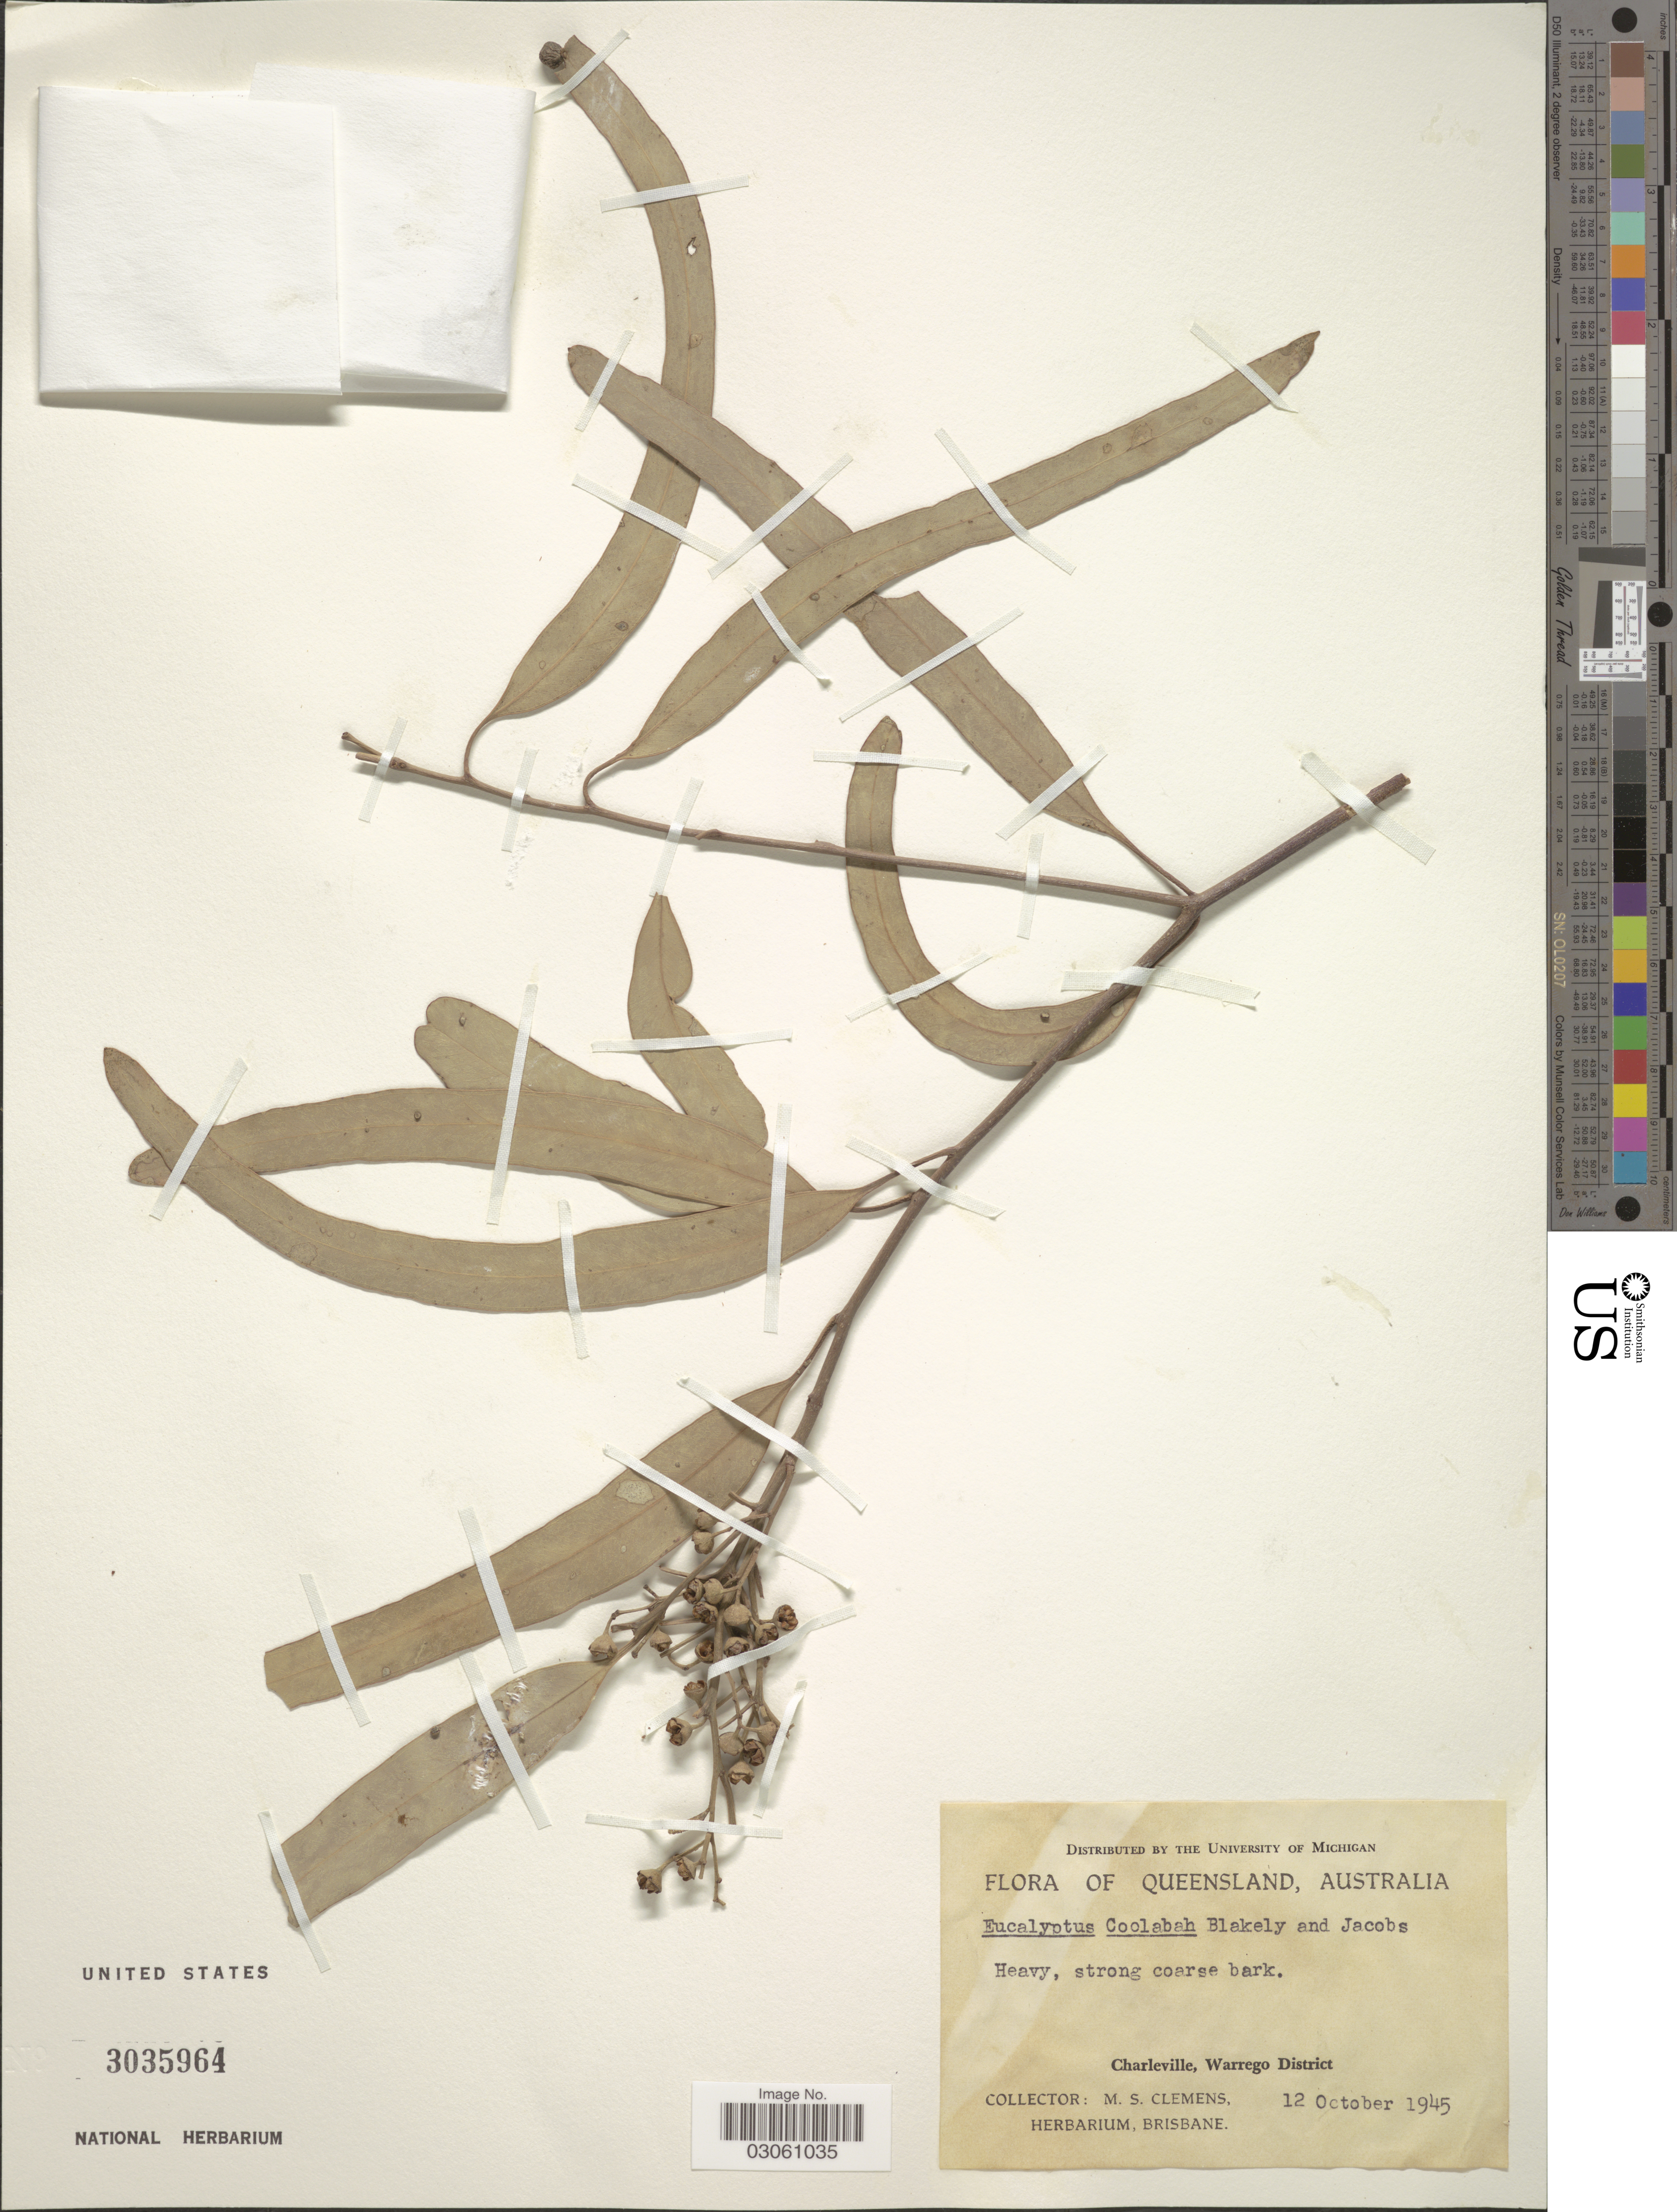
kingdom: Plantae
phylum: Tracheophyta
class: Magnoliopsida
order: Myrtales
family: Myrtaceae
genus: Eucalyptus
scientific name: Eucalyptus coolabah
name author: Blakely & Jacobs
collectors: M. S. Clemens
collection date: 1945-10-12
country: Australia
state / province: Queensland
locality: Charleville, Warrego District.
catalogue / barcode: US 3035964